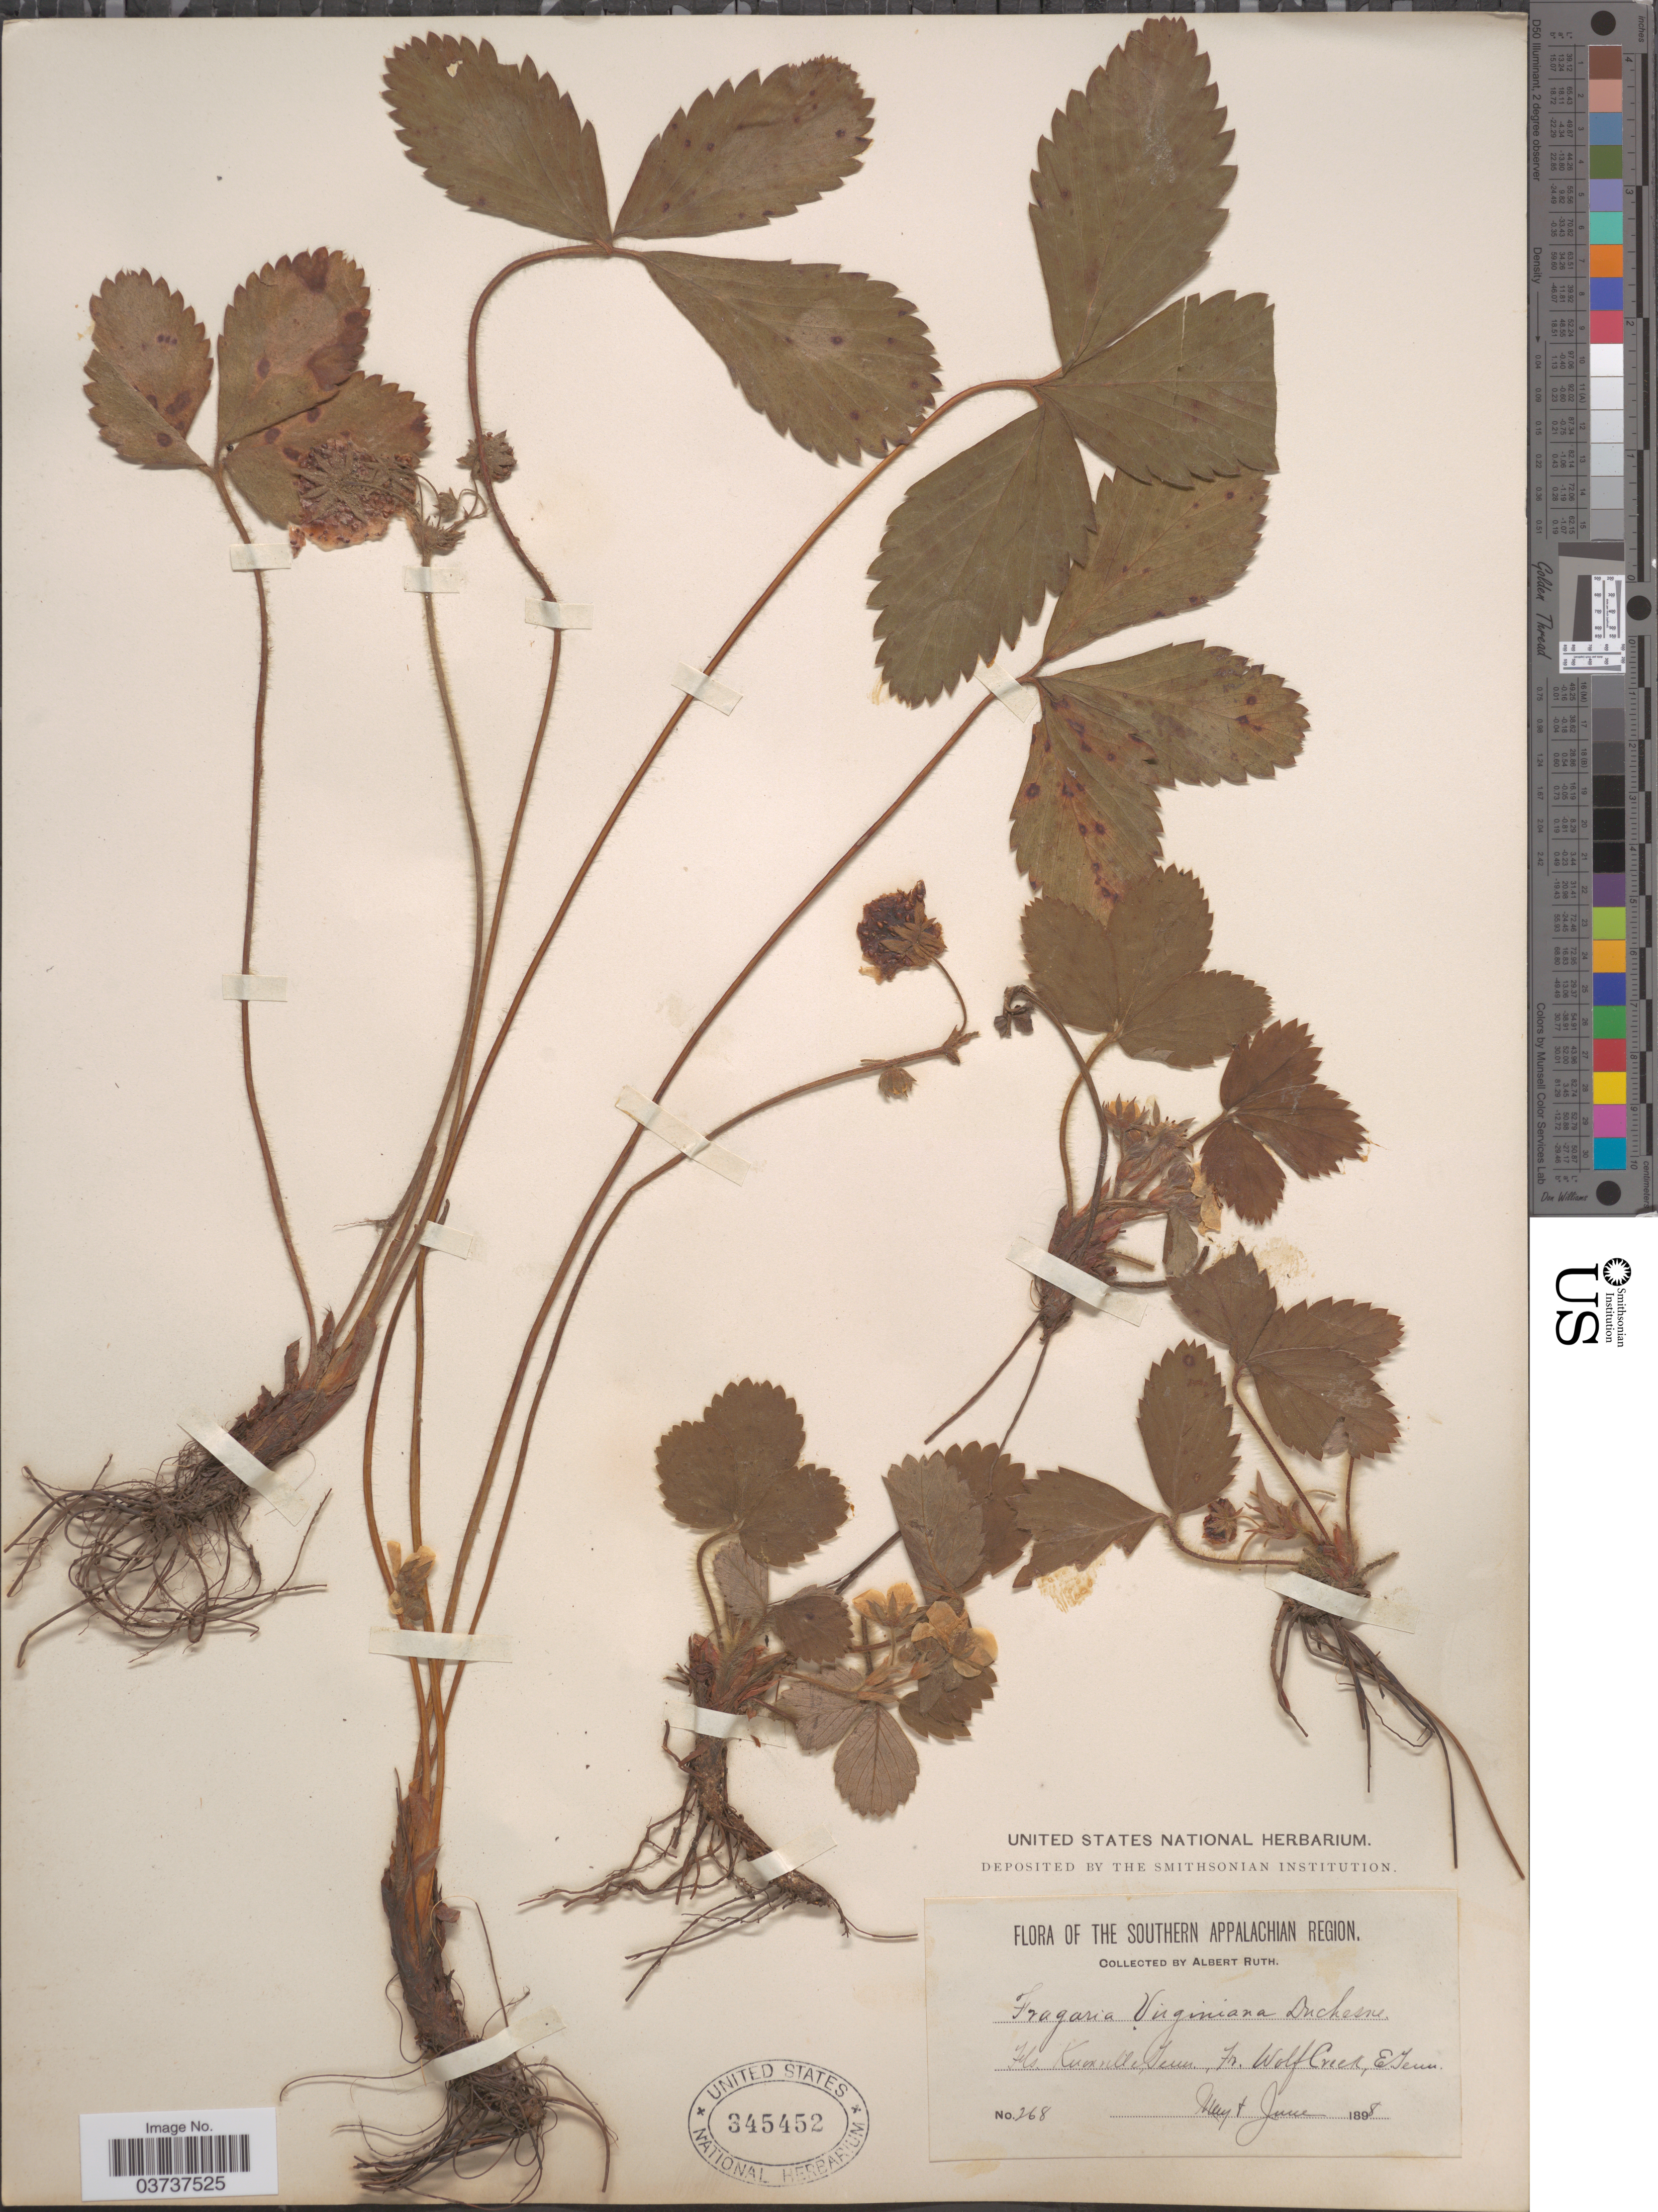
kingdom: Plantae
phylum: Tracheophyta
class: Magnoliopsida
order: Rosales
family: Rosaceae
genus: Fragaria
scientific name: Fragaria virginiana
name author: Mill.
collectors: A. Ruth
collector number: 268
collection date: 1898-05/1898-06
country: United States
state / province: Tennessee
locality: The Southern Appalachian Region. Knoxville, Wolf Creek, E. Tenn.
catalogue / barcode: US 345452